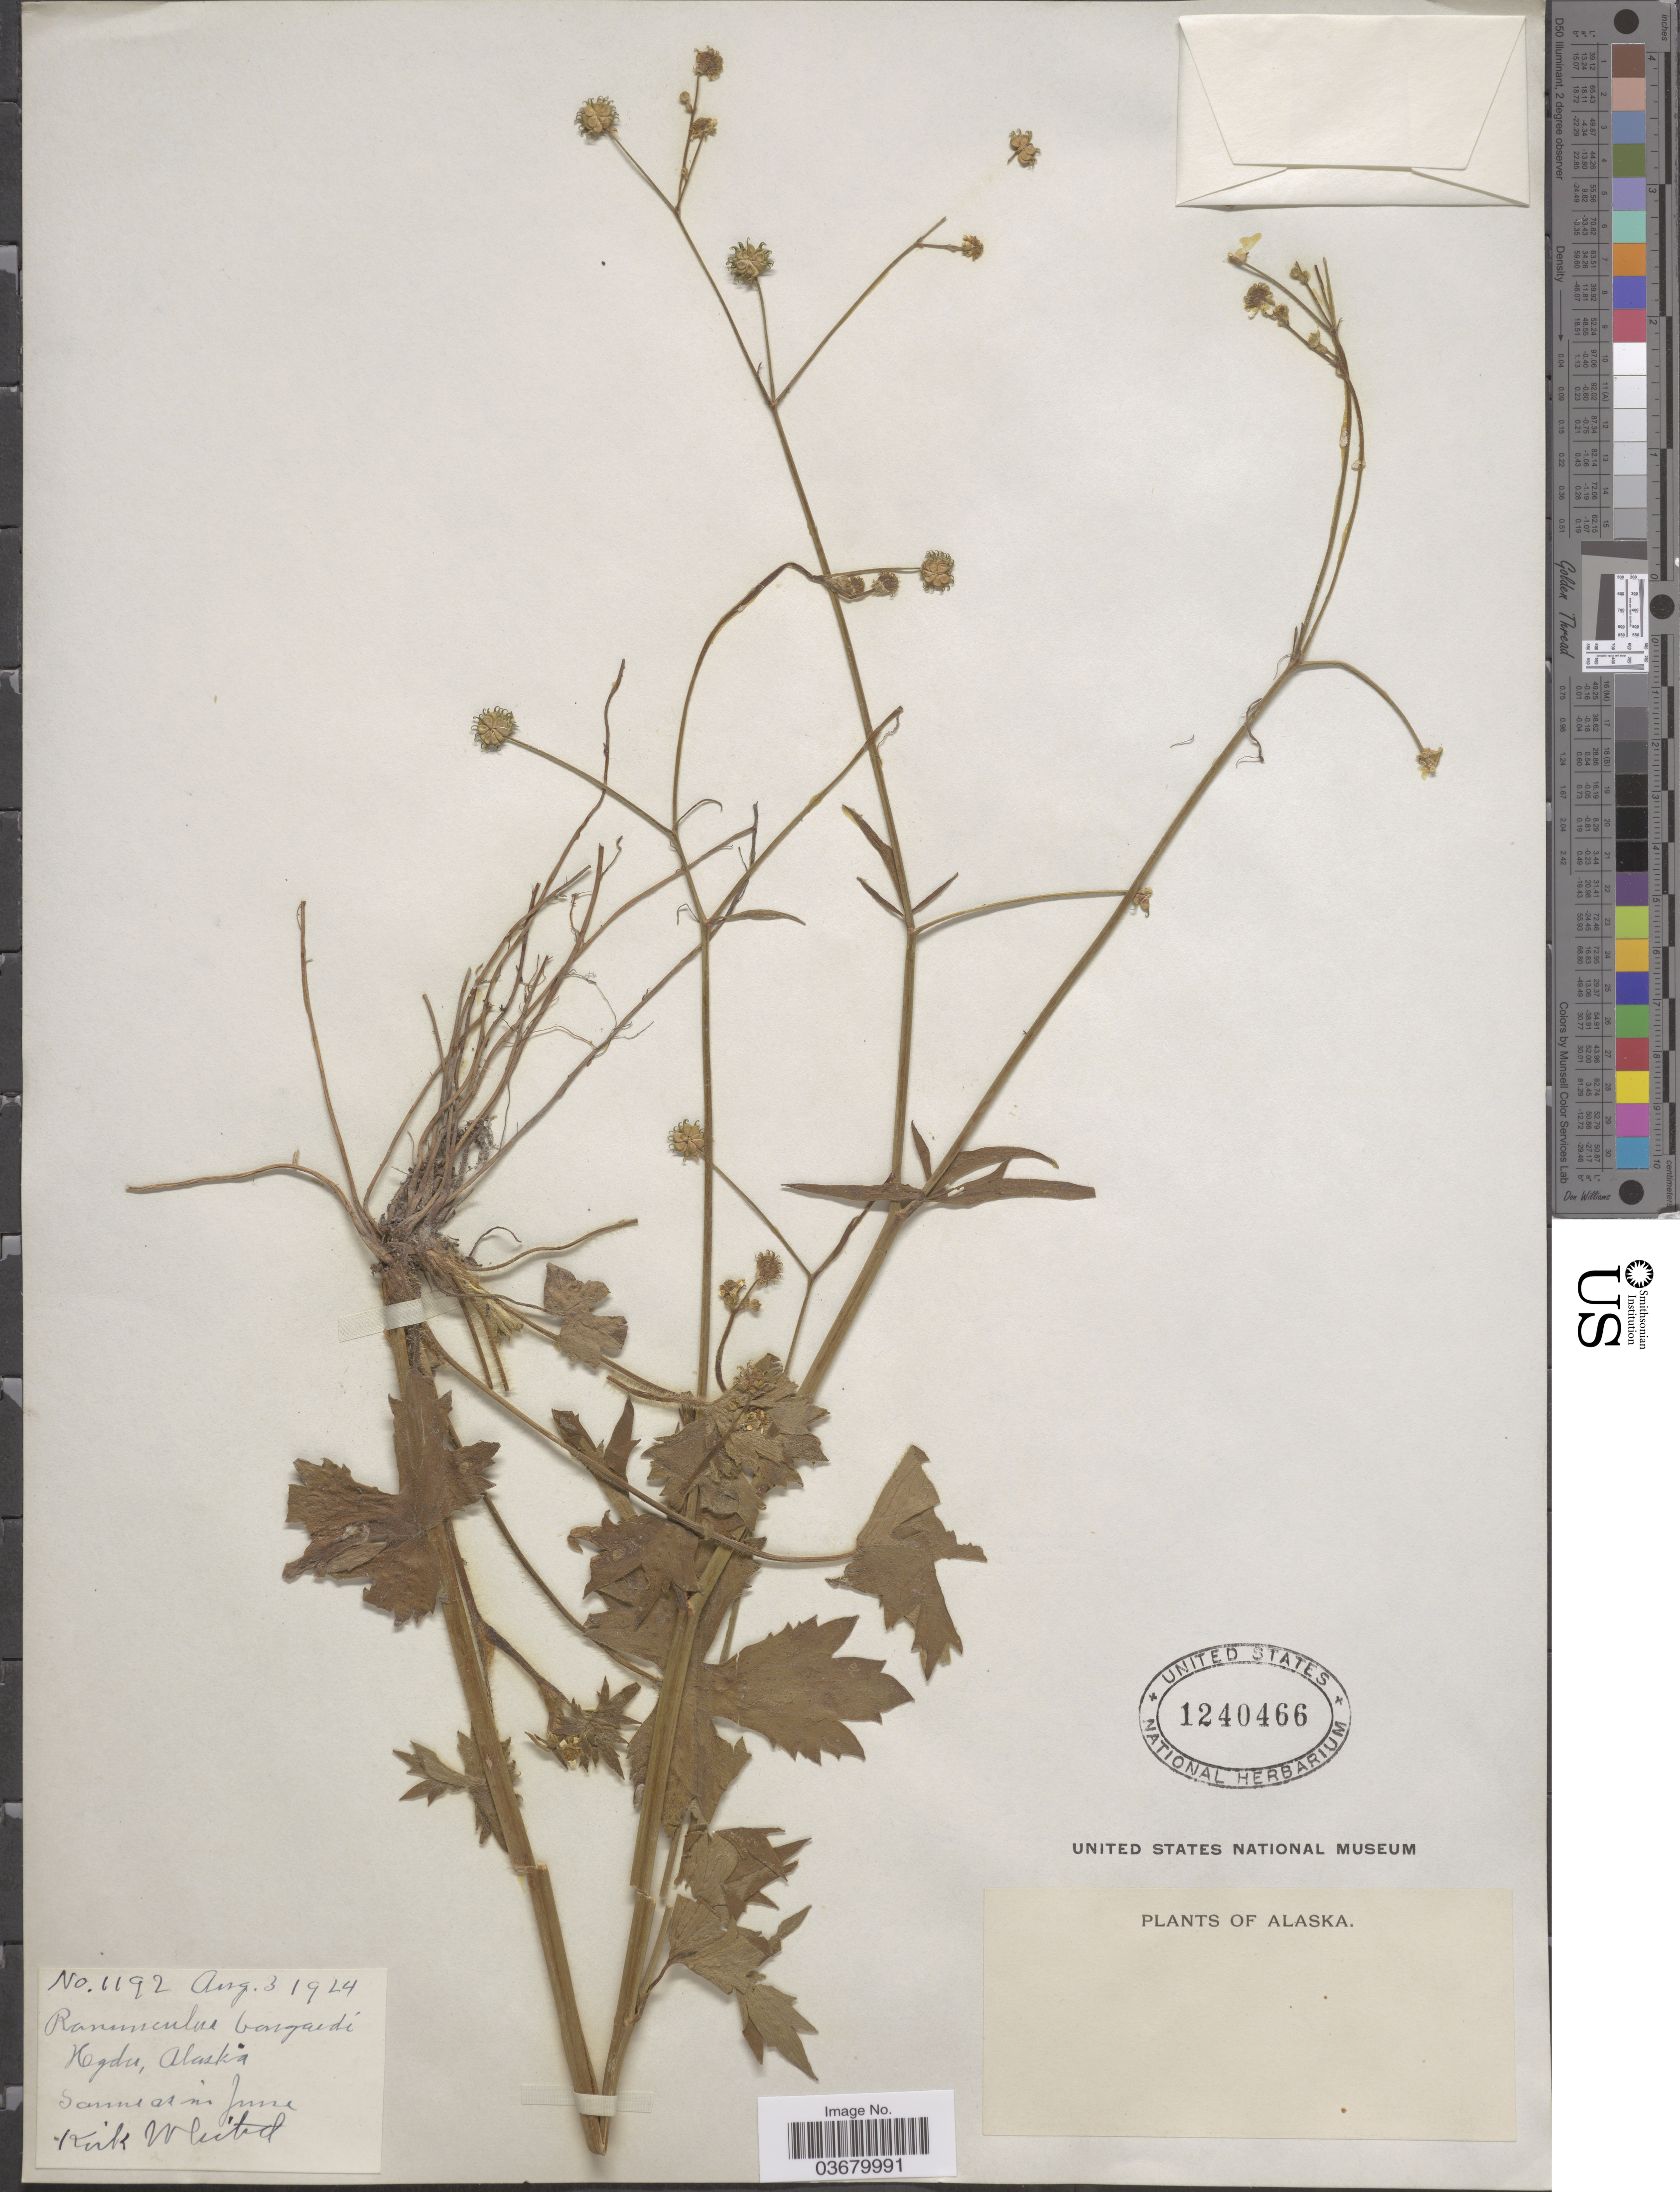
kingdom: Plantae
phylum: Tracheophyta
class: Magnoliopsida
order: Ranunculales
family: Ranunculaceae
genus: Ranunculus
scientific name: Ranunculus bongardii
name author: Greene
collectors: K. Whited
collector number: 1192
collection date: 1924-08-03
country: United States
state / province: Alaska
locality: Heyder.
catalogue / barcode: US 1240466